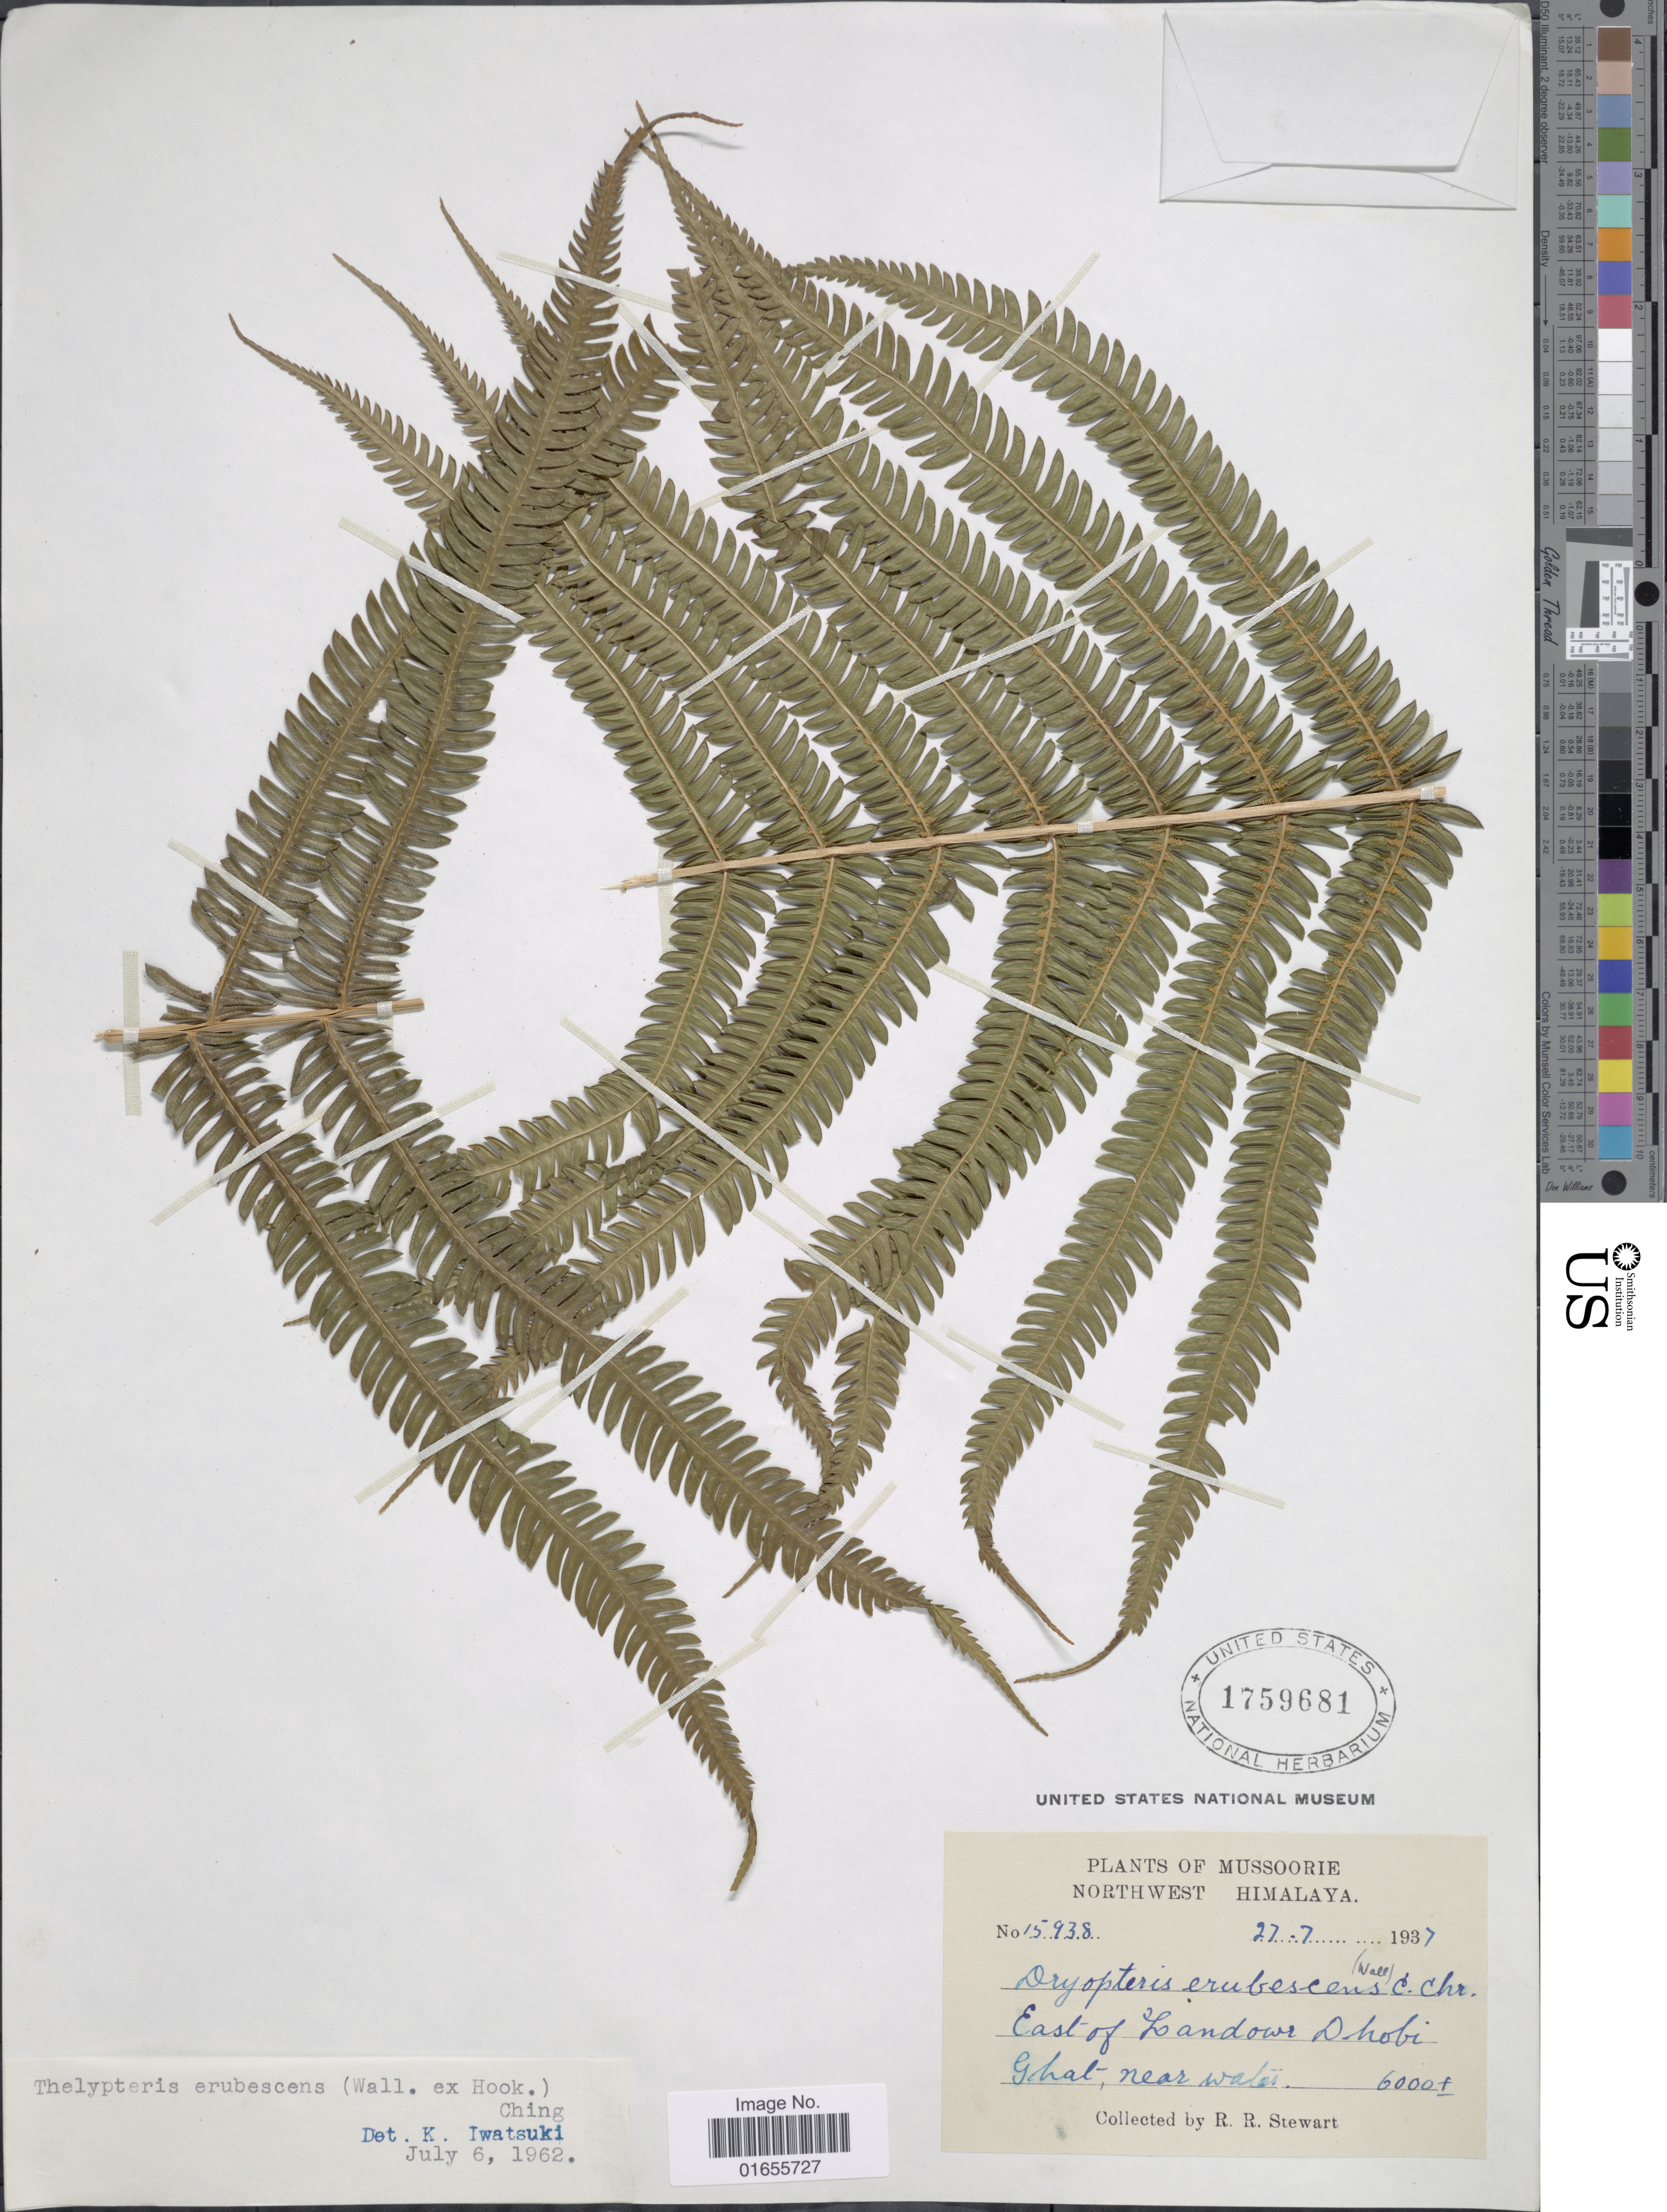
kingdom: Plantae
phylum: Tracheophyta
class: Polypodiopsida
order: Polypodiales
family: Thelypteridaceae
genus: Glaphyropteridopsis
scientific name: Glaphyropteridopsis erubescens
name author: (Wall. ex Hook.) Ching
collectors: R. R. Stewart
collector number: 15938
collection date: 1937-07-27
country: India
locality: Mussoorie, Northwest Himalaya, East of Landour Dhobi Ghat, near water.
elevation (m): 1829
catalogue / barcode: US 1759681